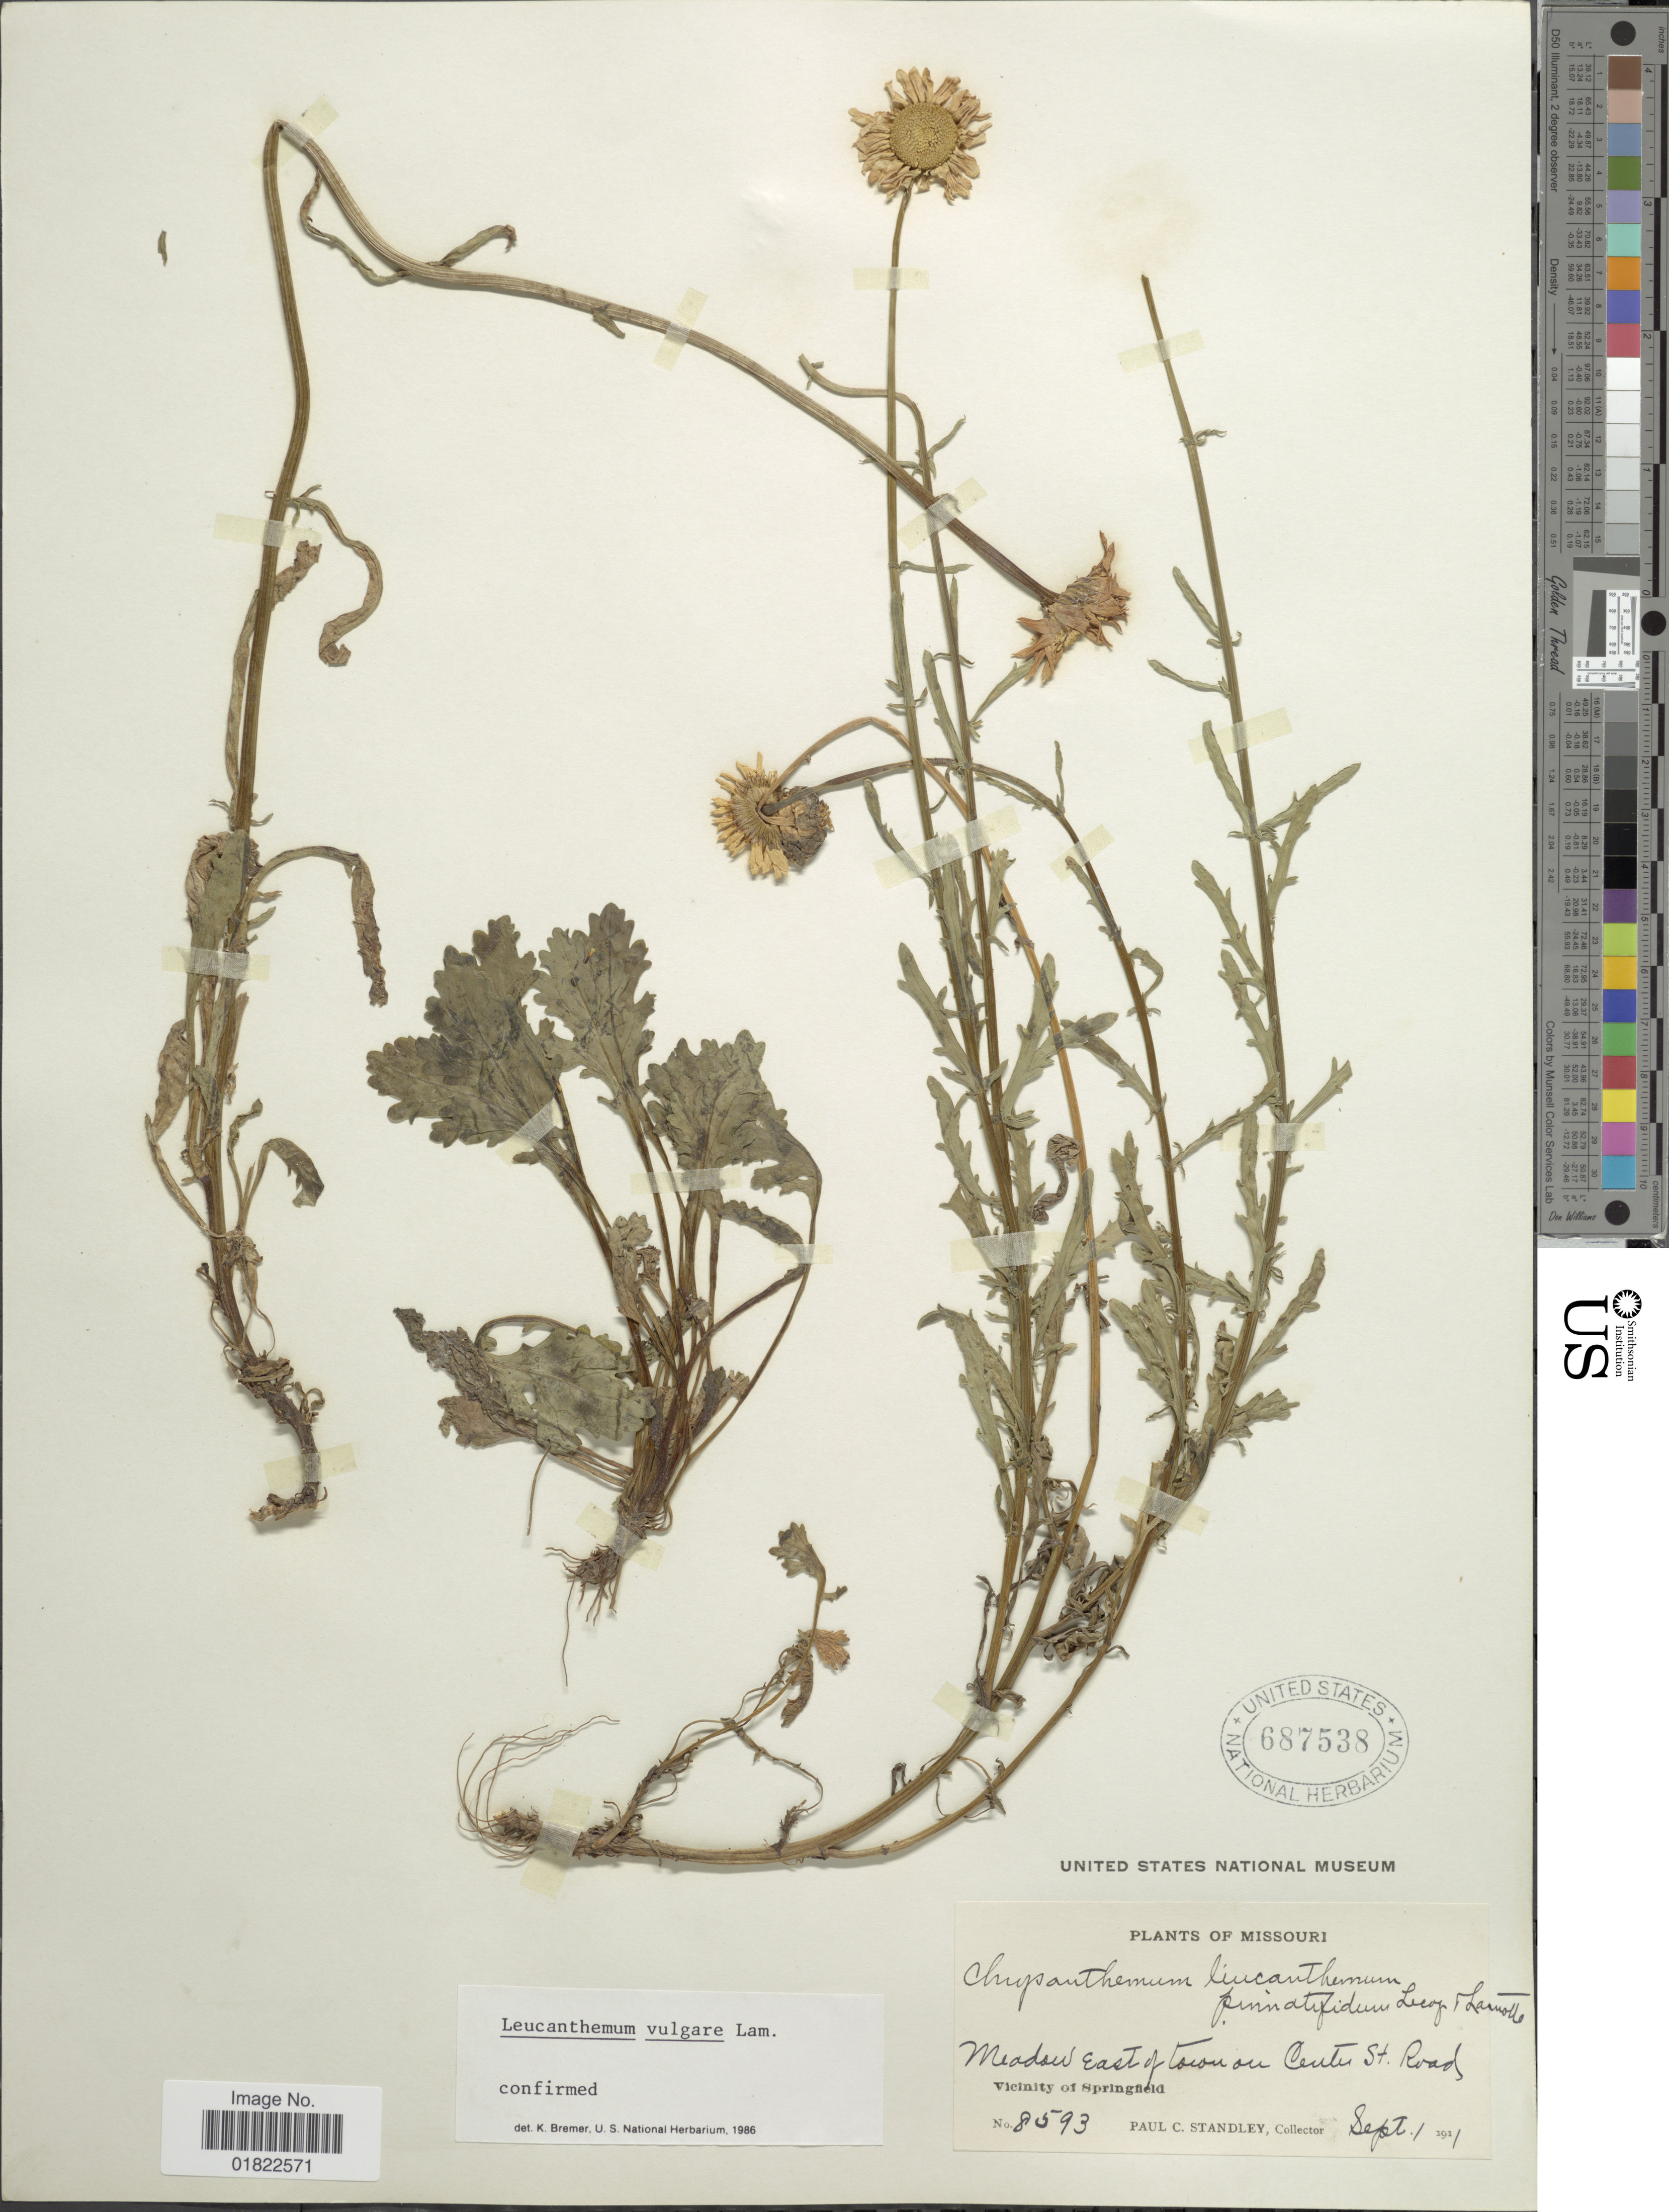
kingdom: Plantae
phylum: Tracheophyta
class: Magnoliopsida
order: Asterales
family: Asteraceae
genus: Leucanthemum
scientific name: Leucanthemum vulgare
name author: Lam.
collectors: P. C. Standley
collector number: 8593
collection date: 1911-09-01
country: United States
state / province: Missouri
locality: Meadow East of town on Center St Road, Vicinity of Springfield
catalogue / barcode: US 687538